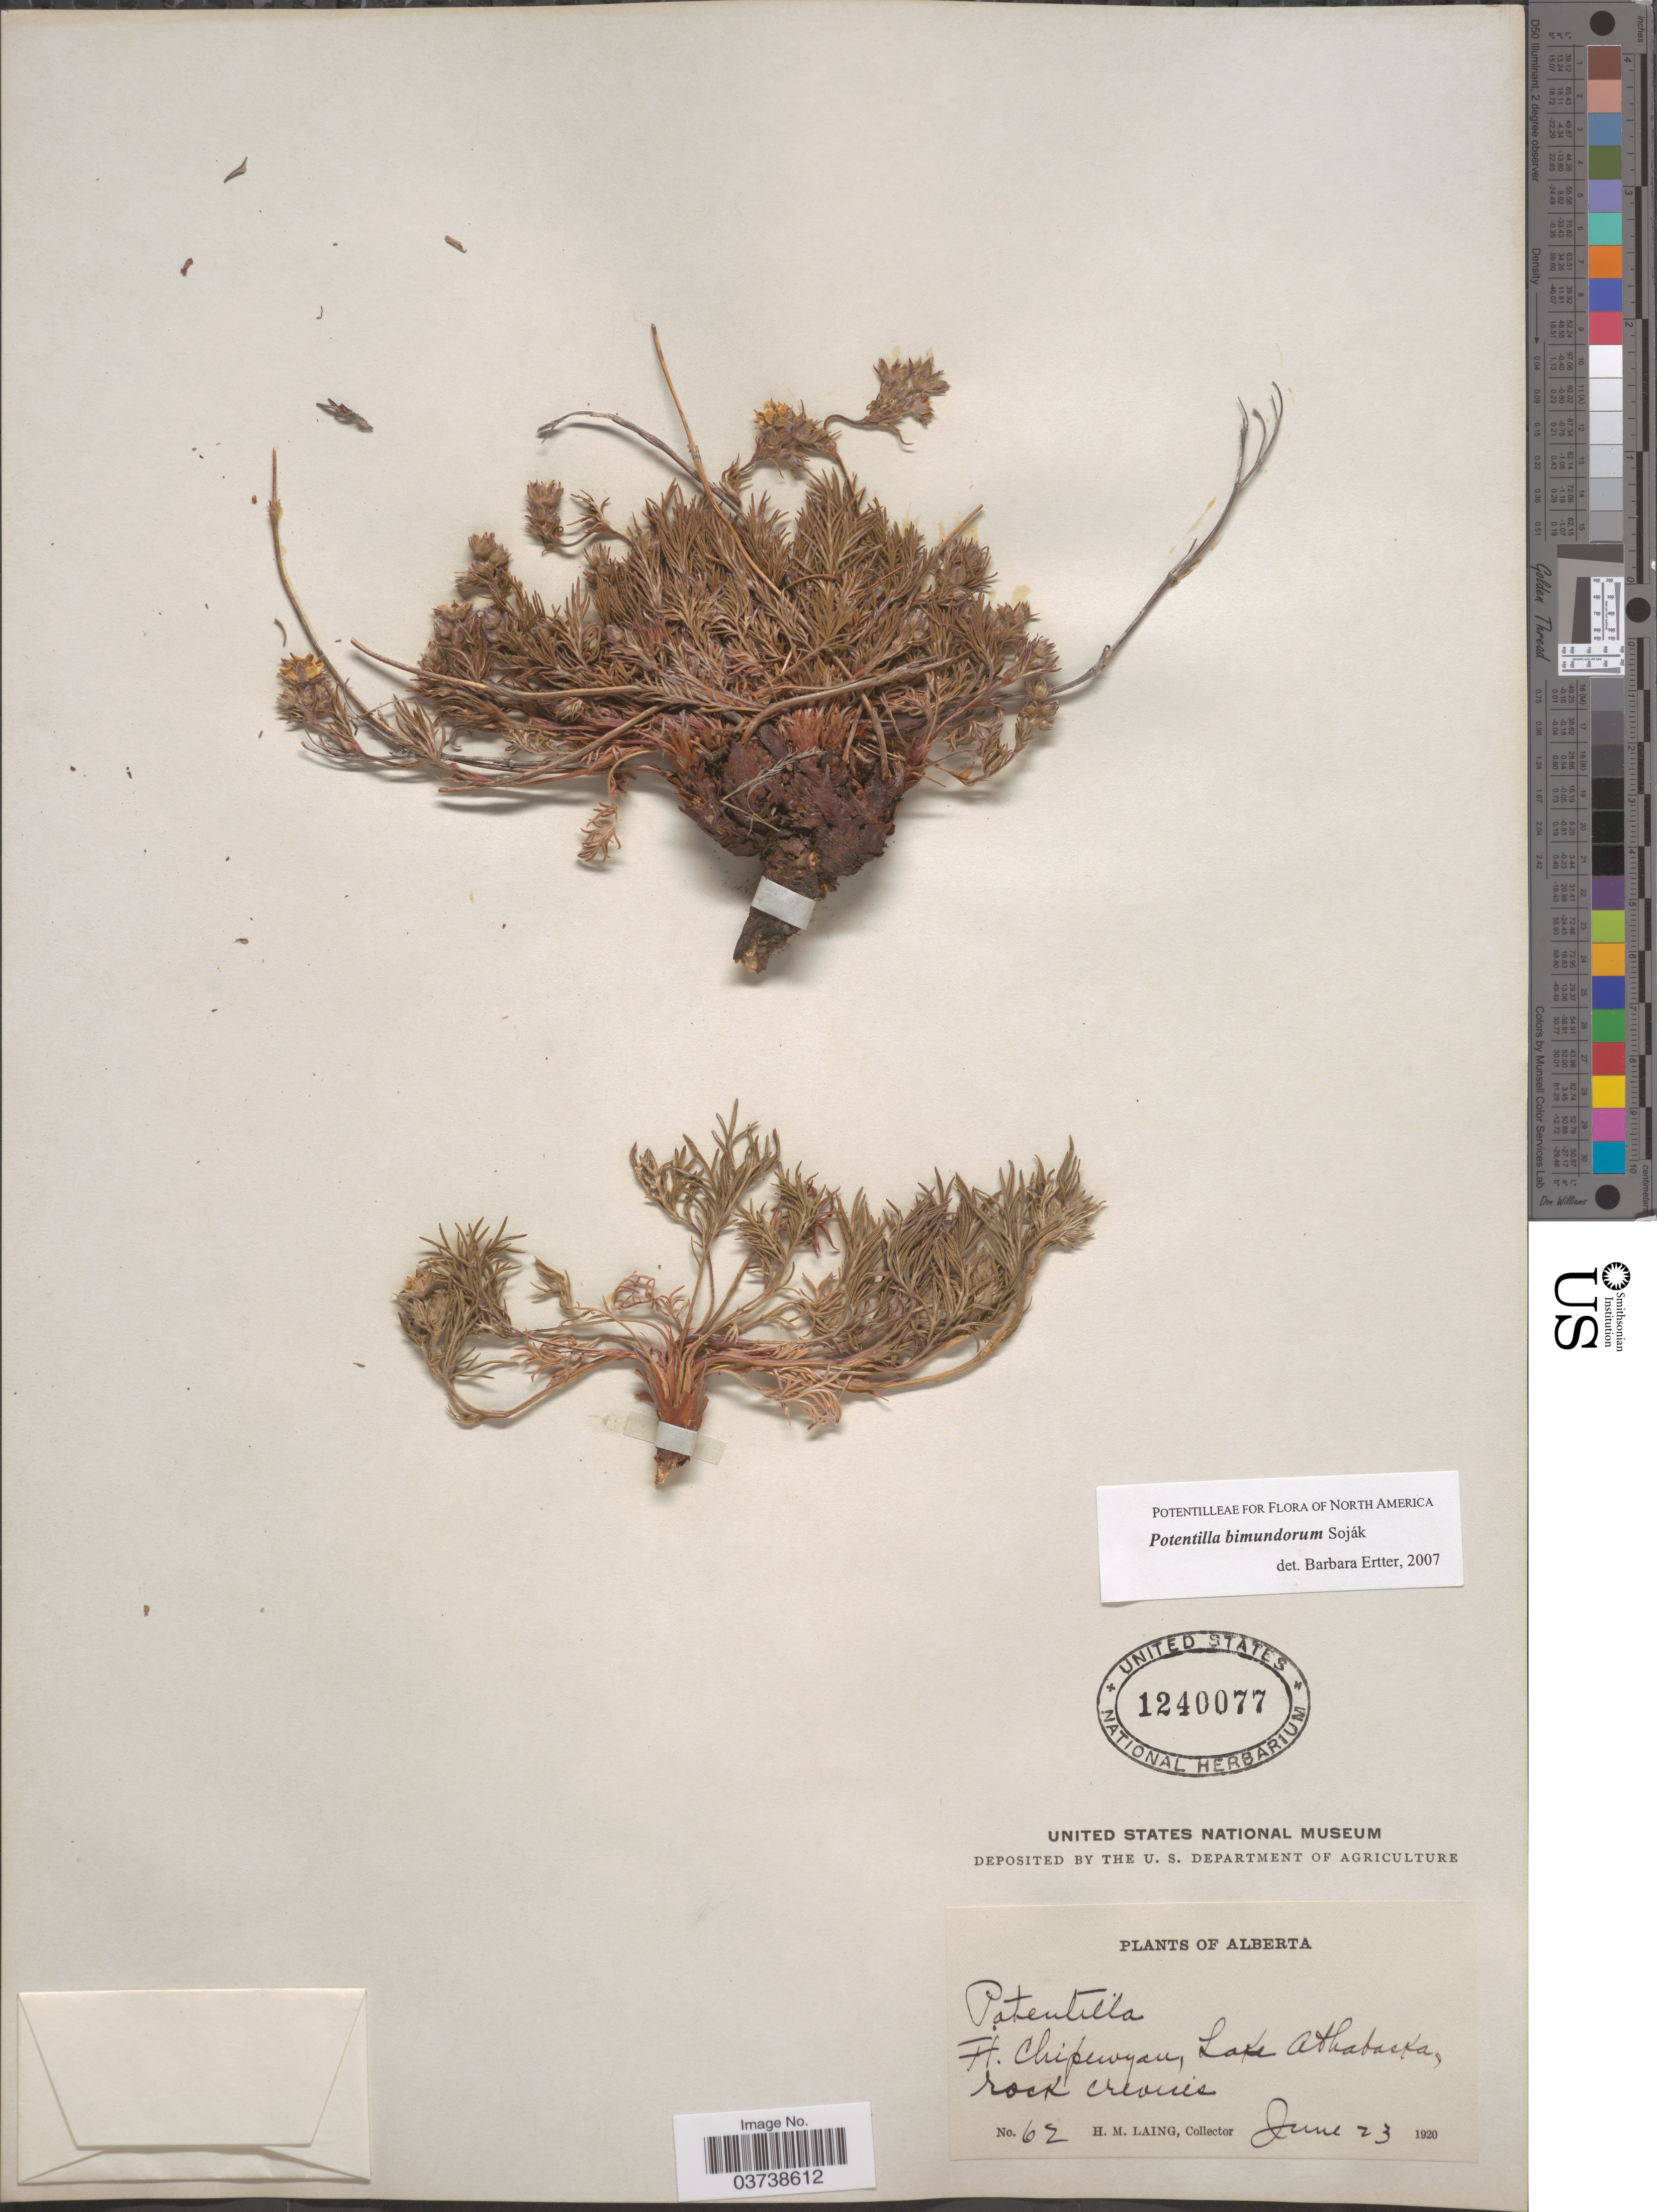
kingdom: Plantae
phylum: Tracheophyta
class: Magnoliopsida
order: Rosales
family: Rosaceae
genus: Potentilla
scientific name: Potentilla bimundorum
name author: Soják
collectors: H. Laing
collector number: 62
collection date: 1920-06-23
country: Canada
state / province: Alberta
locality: Ft. Chipewyan, Lake Athabaska, rock crevices.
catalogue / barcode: US 1240077